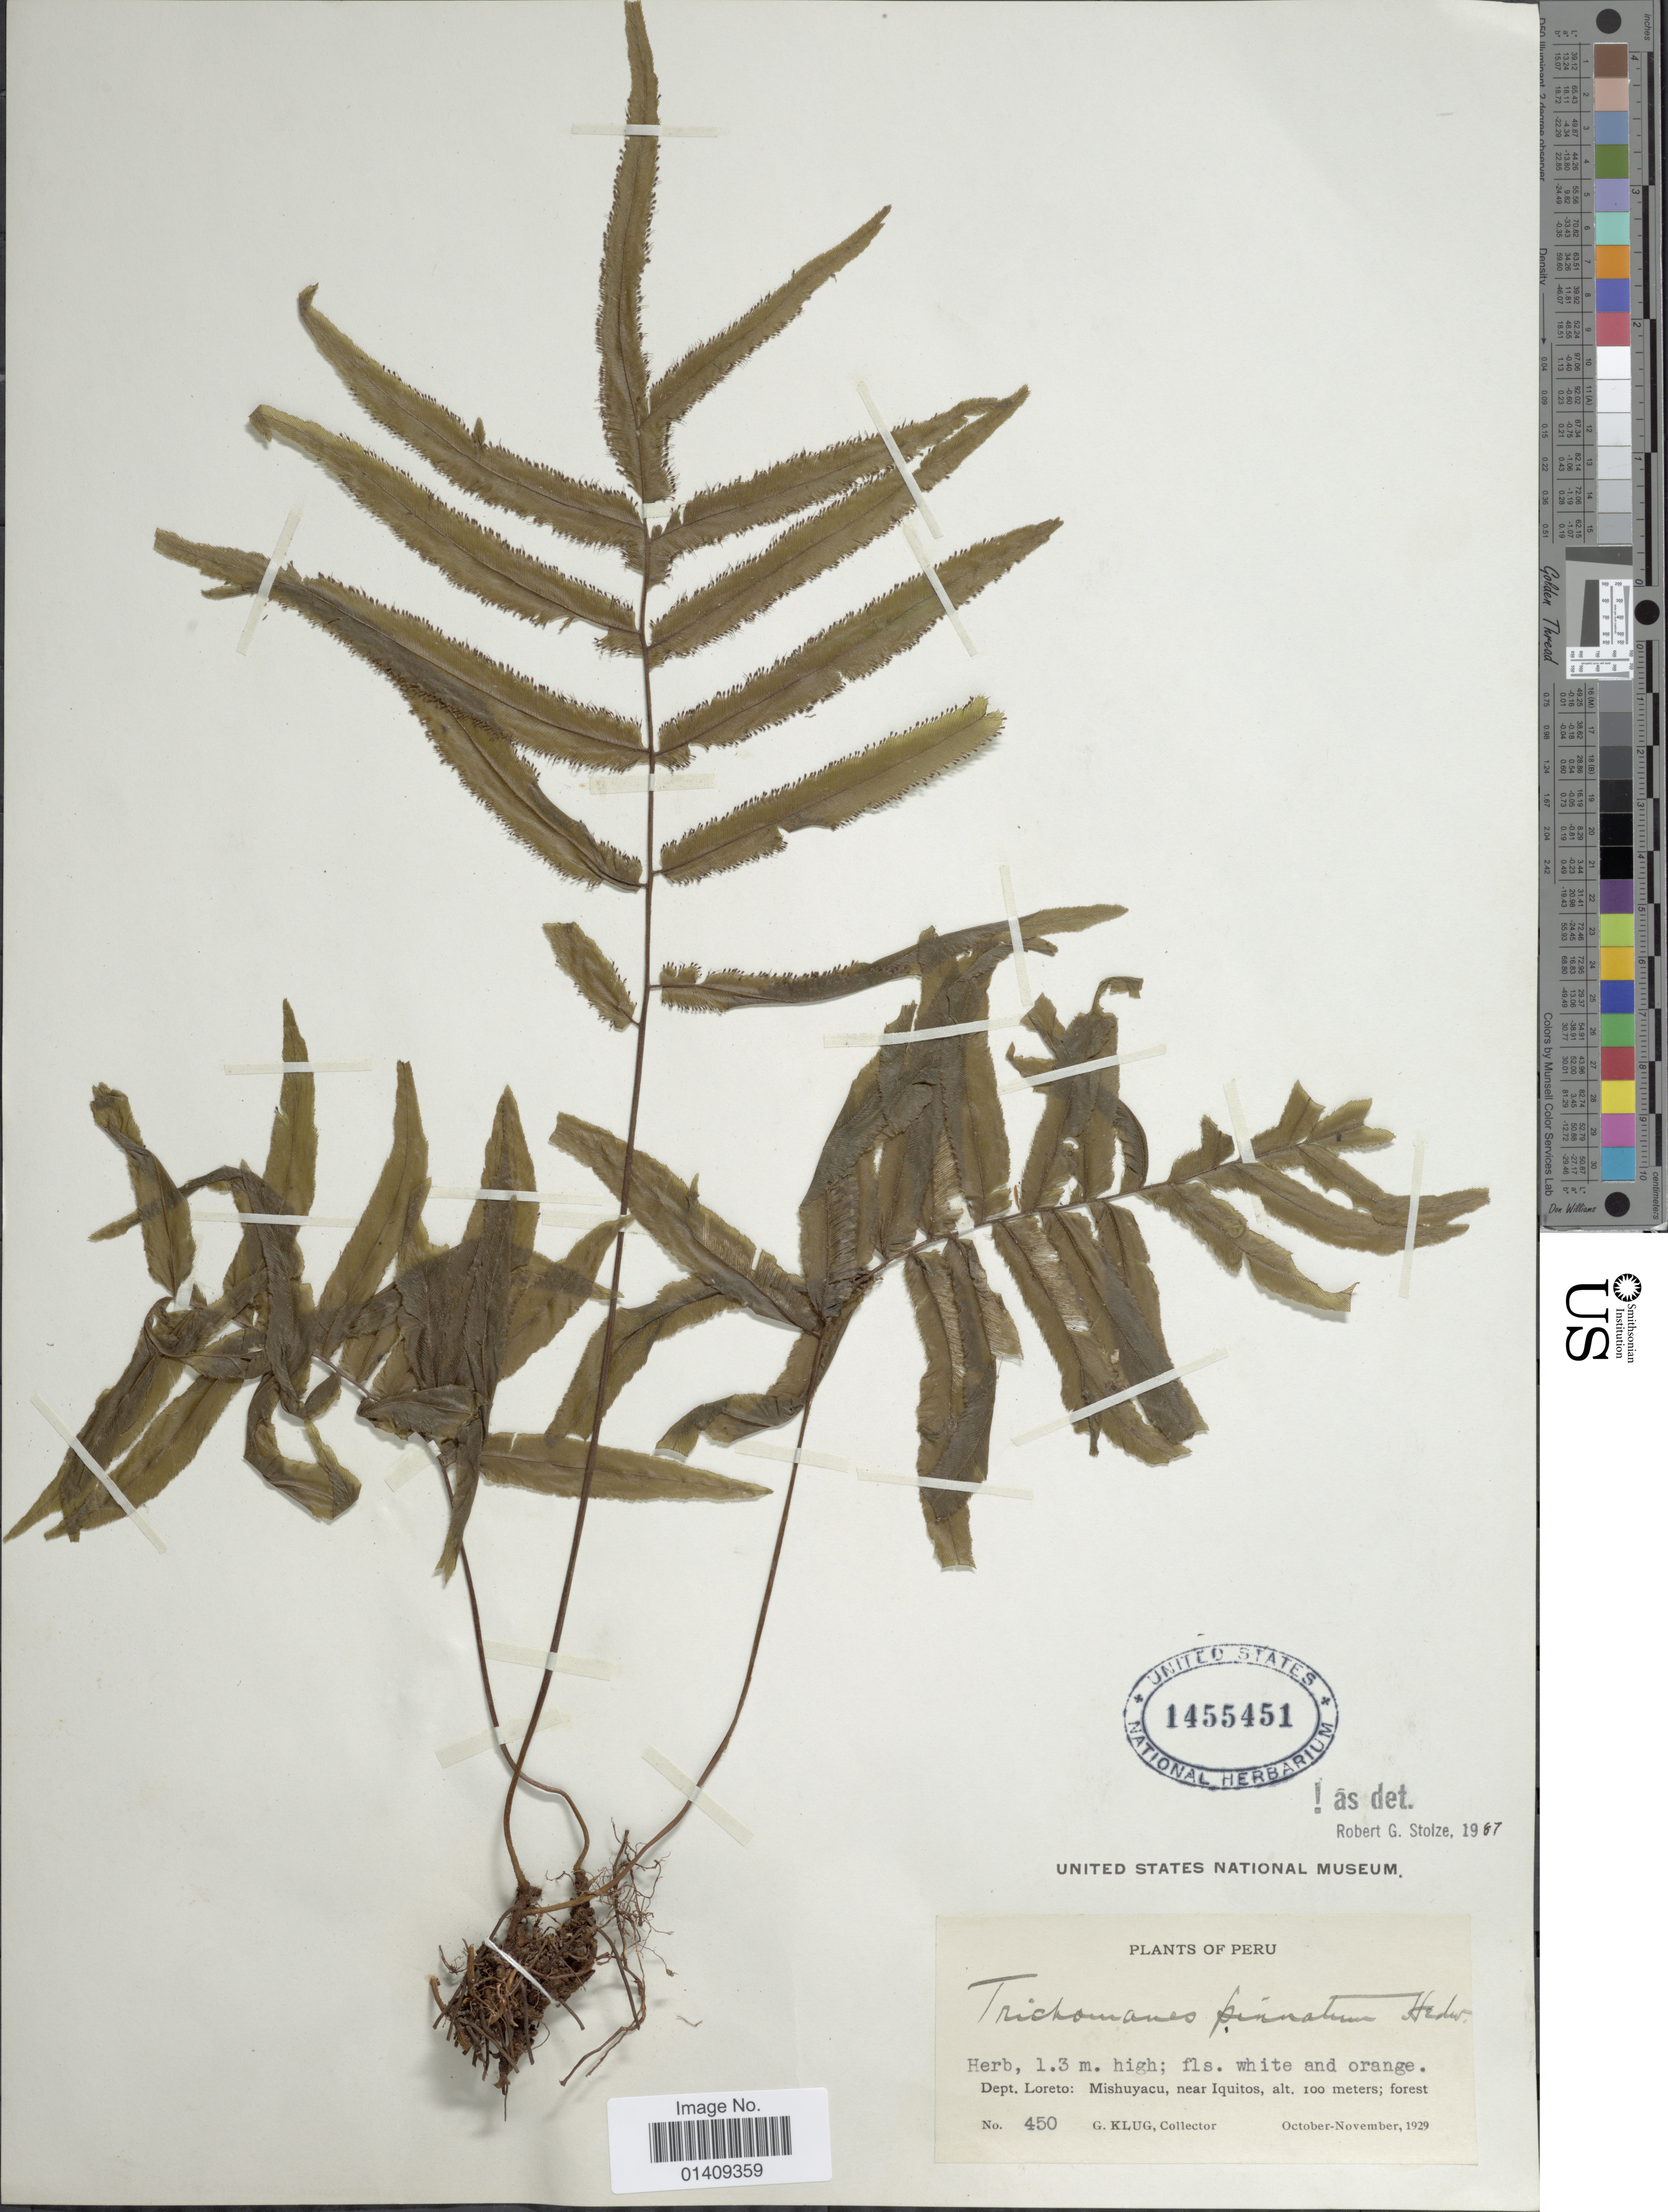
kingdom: Plantae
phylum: Tracheophyta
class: Polypodiopsida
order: Hymenophyllales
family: Hymenophyllaceae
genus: Trichomanes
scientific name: Trichomanes pinnatum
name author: Hedw.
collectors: G. Klug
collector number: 450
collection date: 1929-10/1929-11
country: Peru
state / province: Loreto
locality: Dept. Loreto Mishuyacu near Iquitos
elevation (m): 100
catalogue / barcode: US 1455451